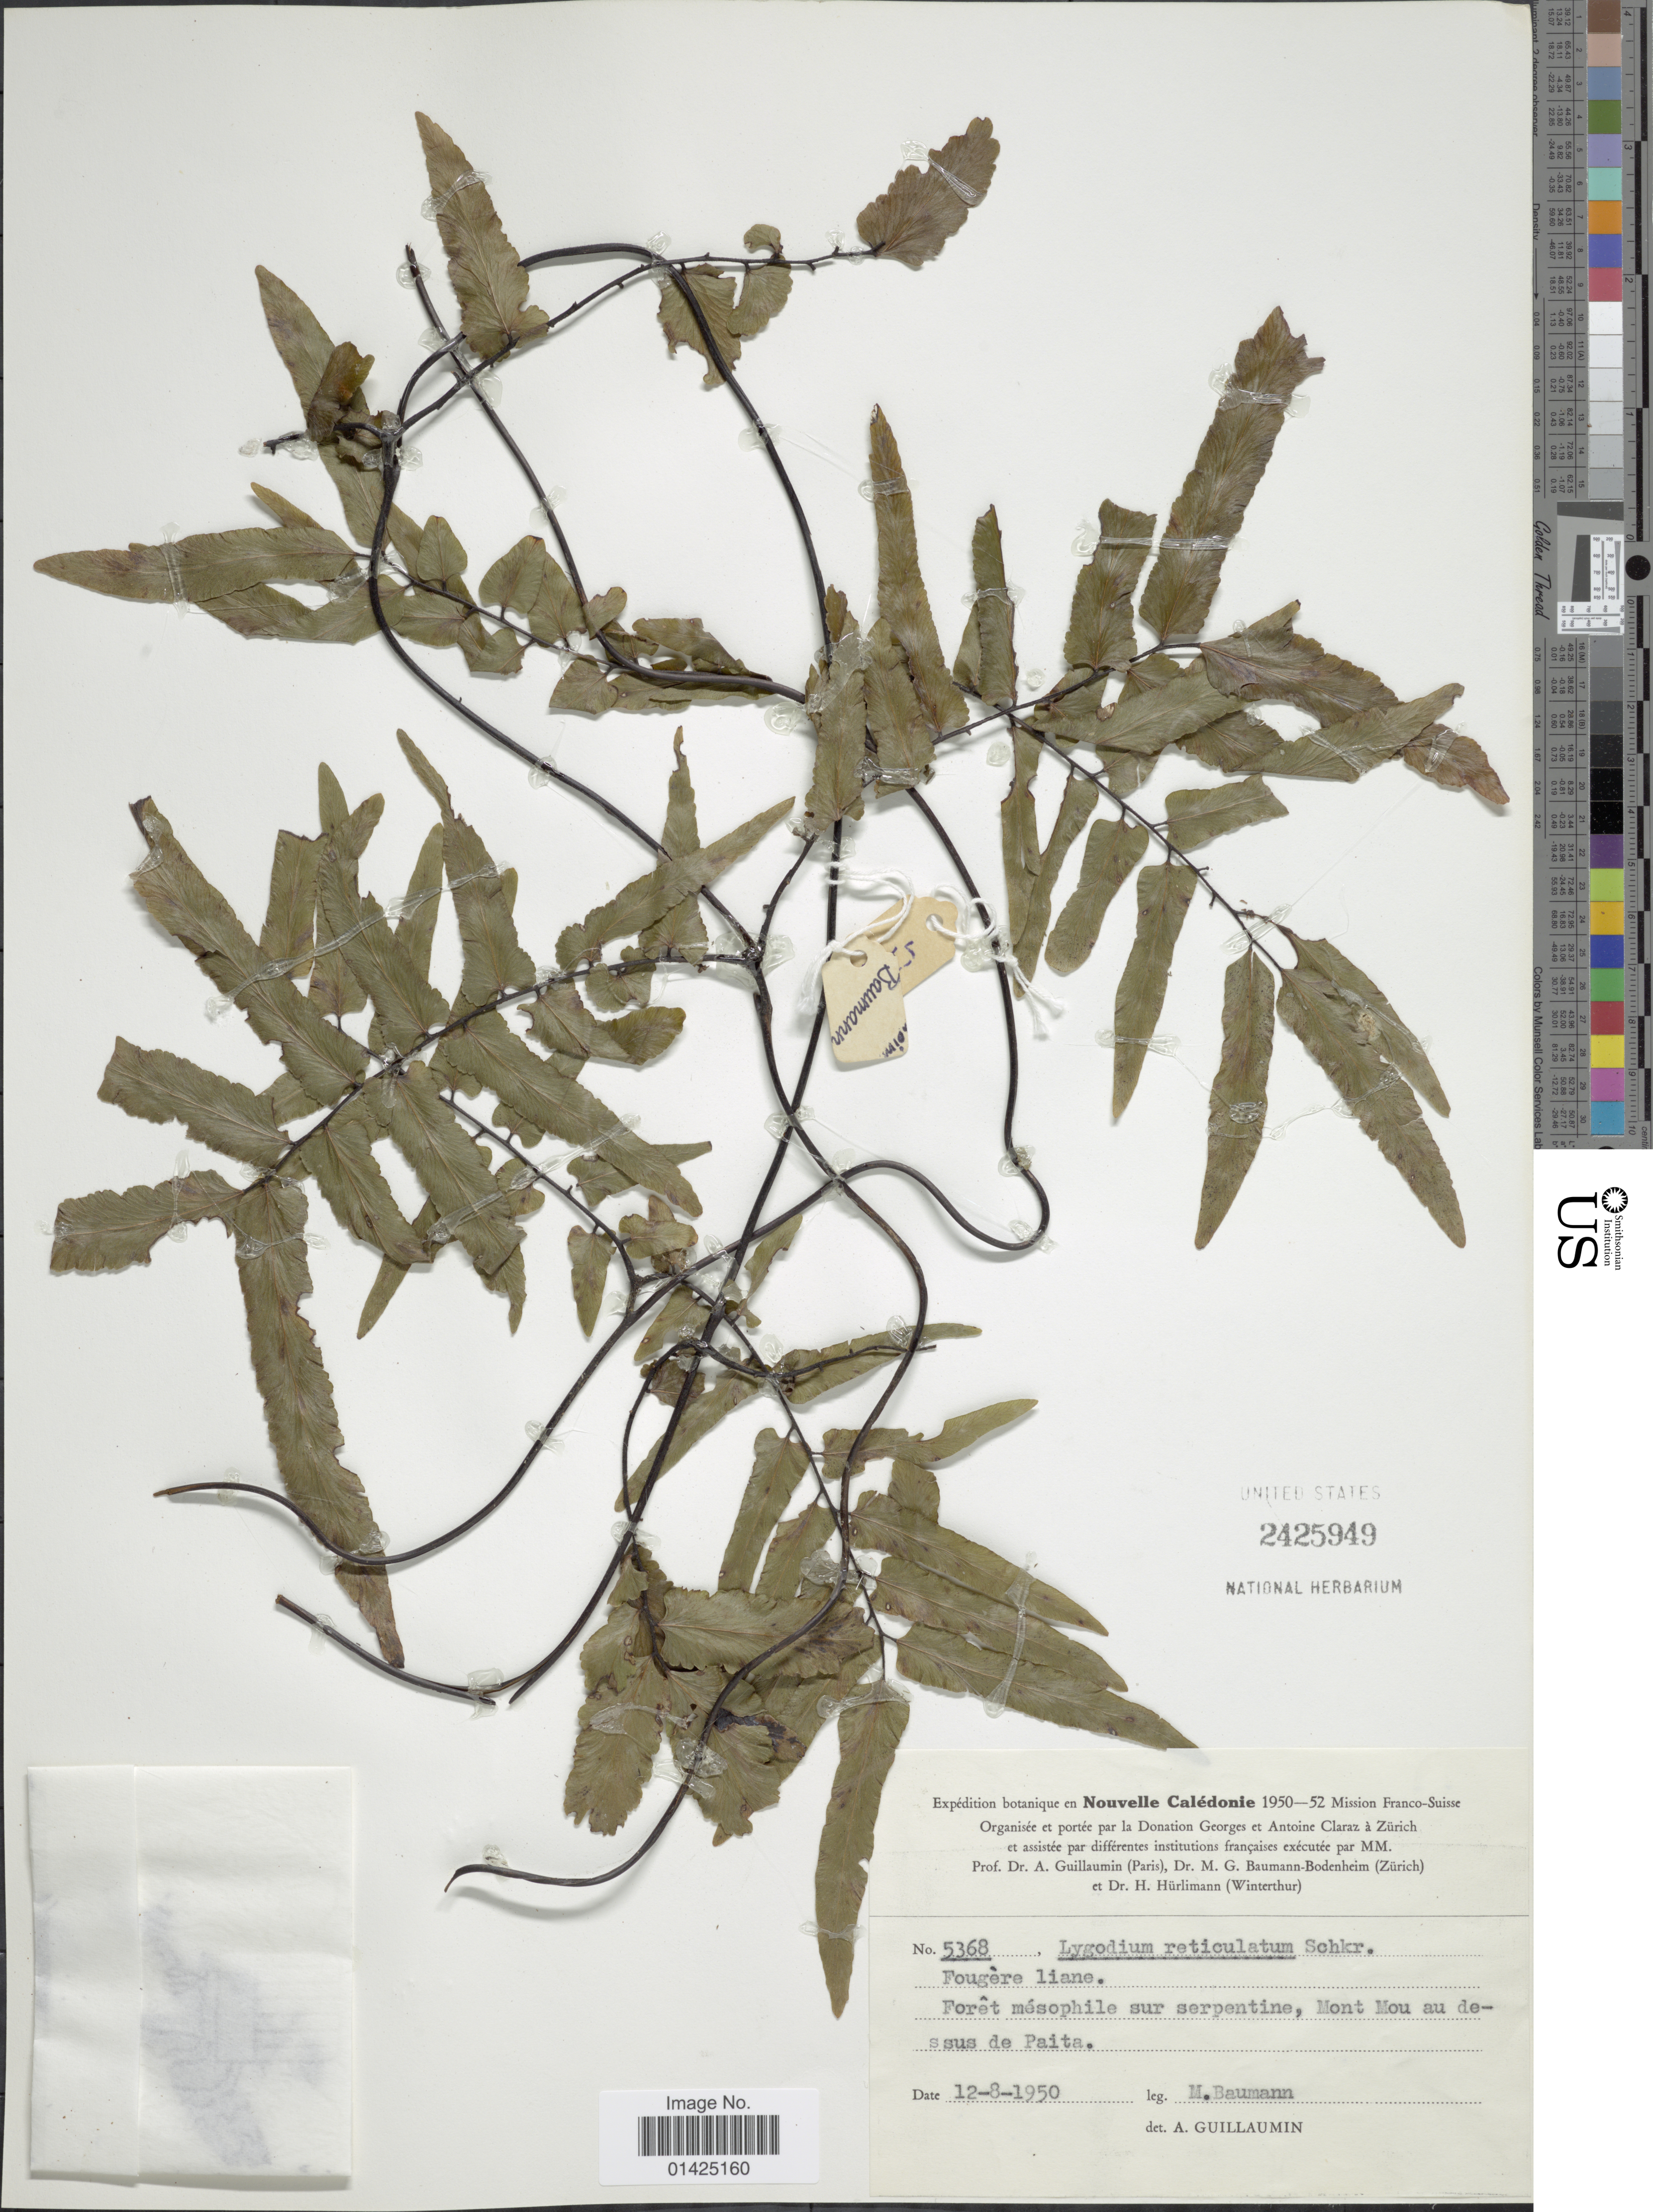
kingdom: Plantae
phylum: Tracheophyta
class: Polypodiopsida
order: Schizaeales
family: Lygodiaceae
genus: Lygodium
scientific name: Lygodium reticulatum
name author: Schkuhr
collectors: M. Baumann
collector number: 5368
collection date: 1950-08-12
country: New Caledonia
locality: Fougère liane, Forêet mésophile sur serpentine, Mont Mou au de s sus de Paita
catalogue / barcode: US 2425949